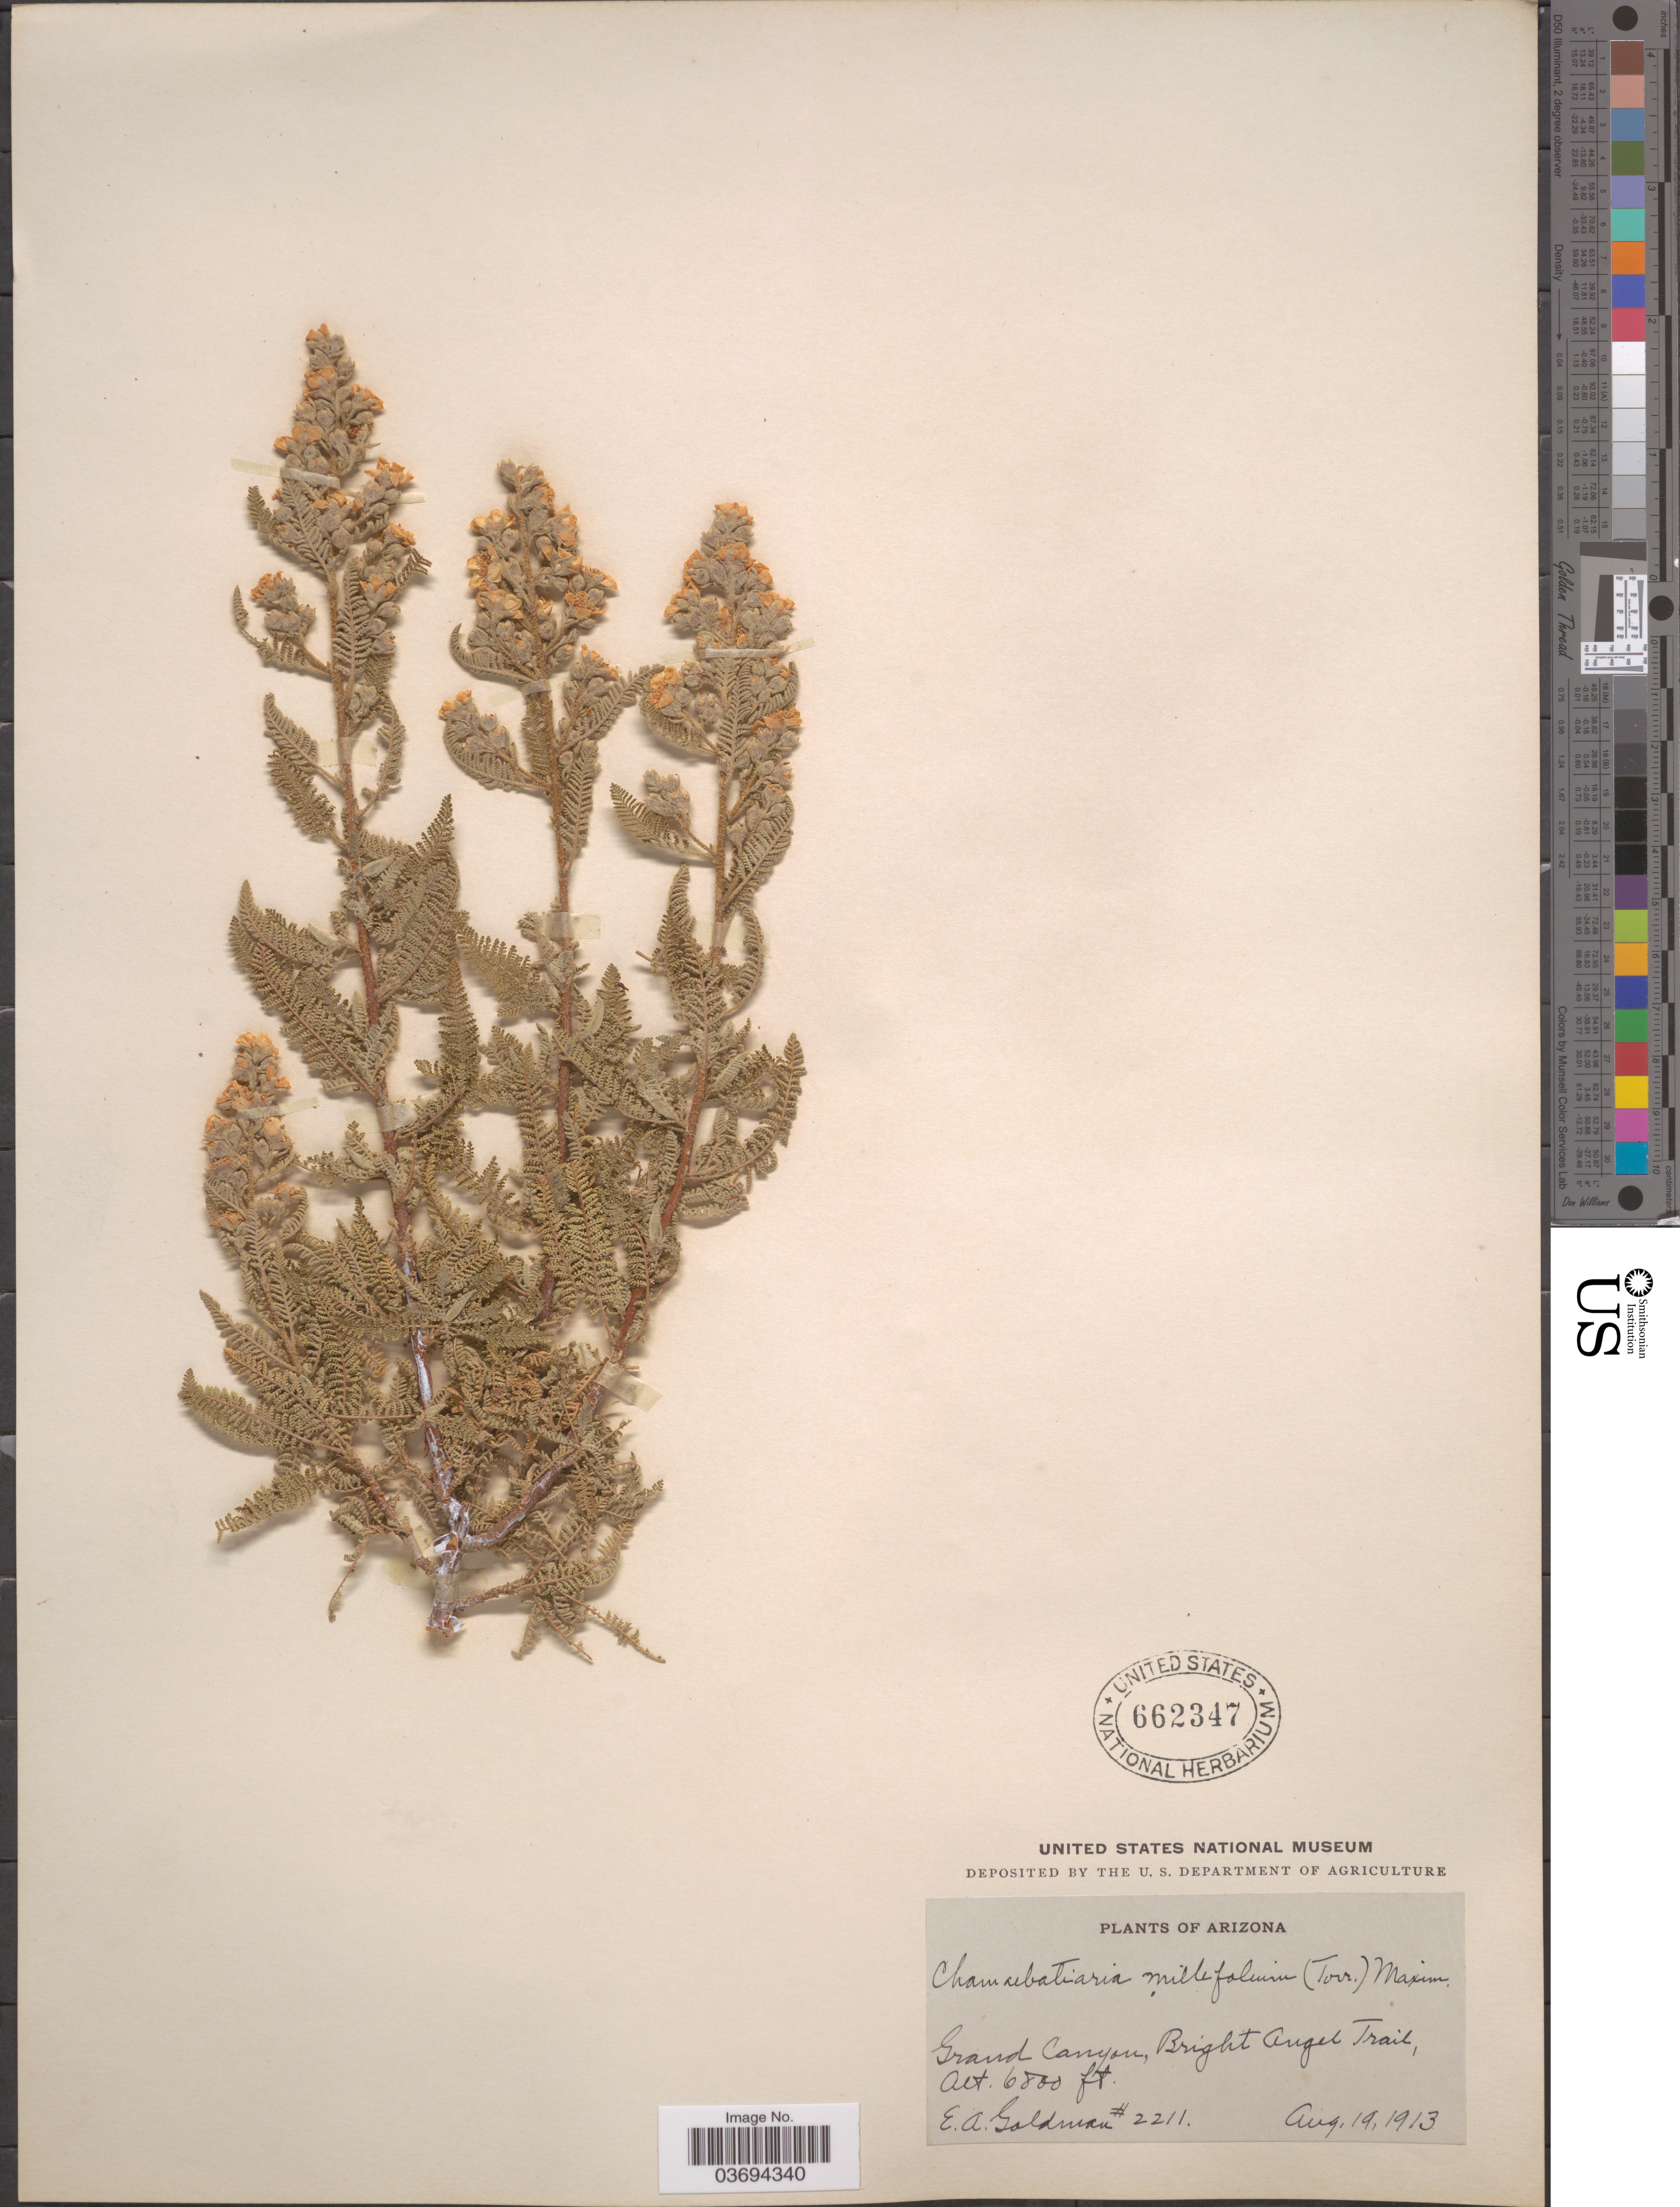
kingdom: Plantae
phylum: Tracheophyta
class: Magnoliopsida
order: Rosales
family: Rosaceae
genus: Chamaebatiaria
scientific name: Chamaebatiaria millefolium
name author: (Torr.) Maxim.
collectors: E. A. Goldman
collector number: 2211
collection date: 1913-08-19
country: United States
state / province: Arizona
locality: Grand Canyon, Bright Angel Trail.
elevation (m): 2073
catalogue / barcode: US 662347